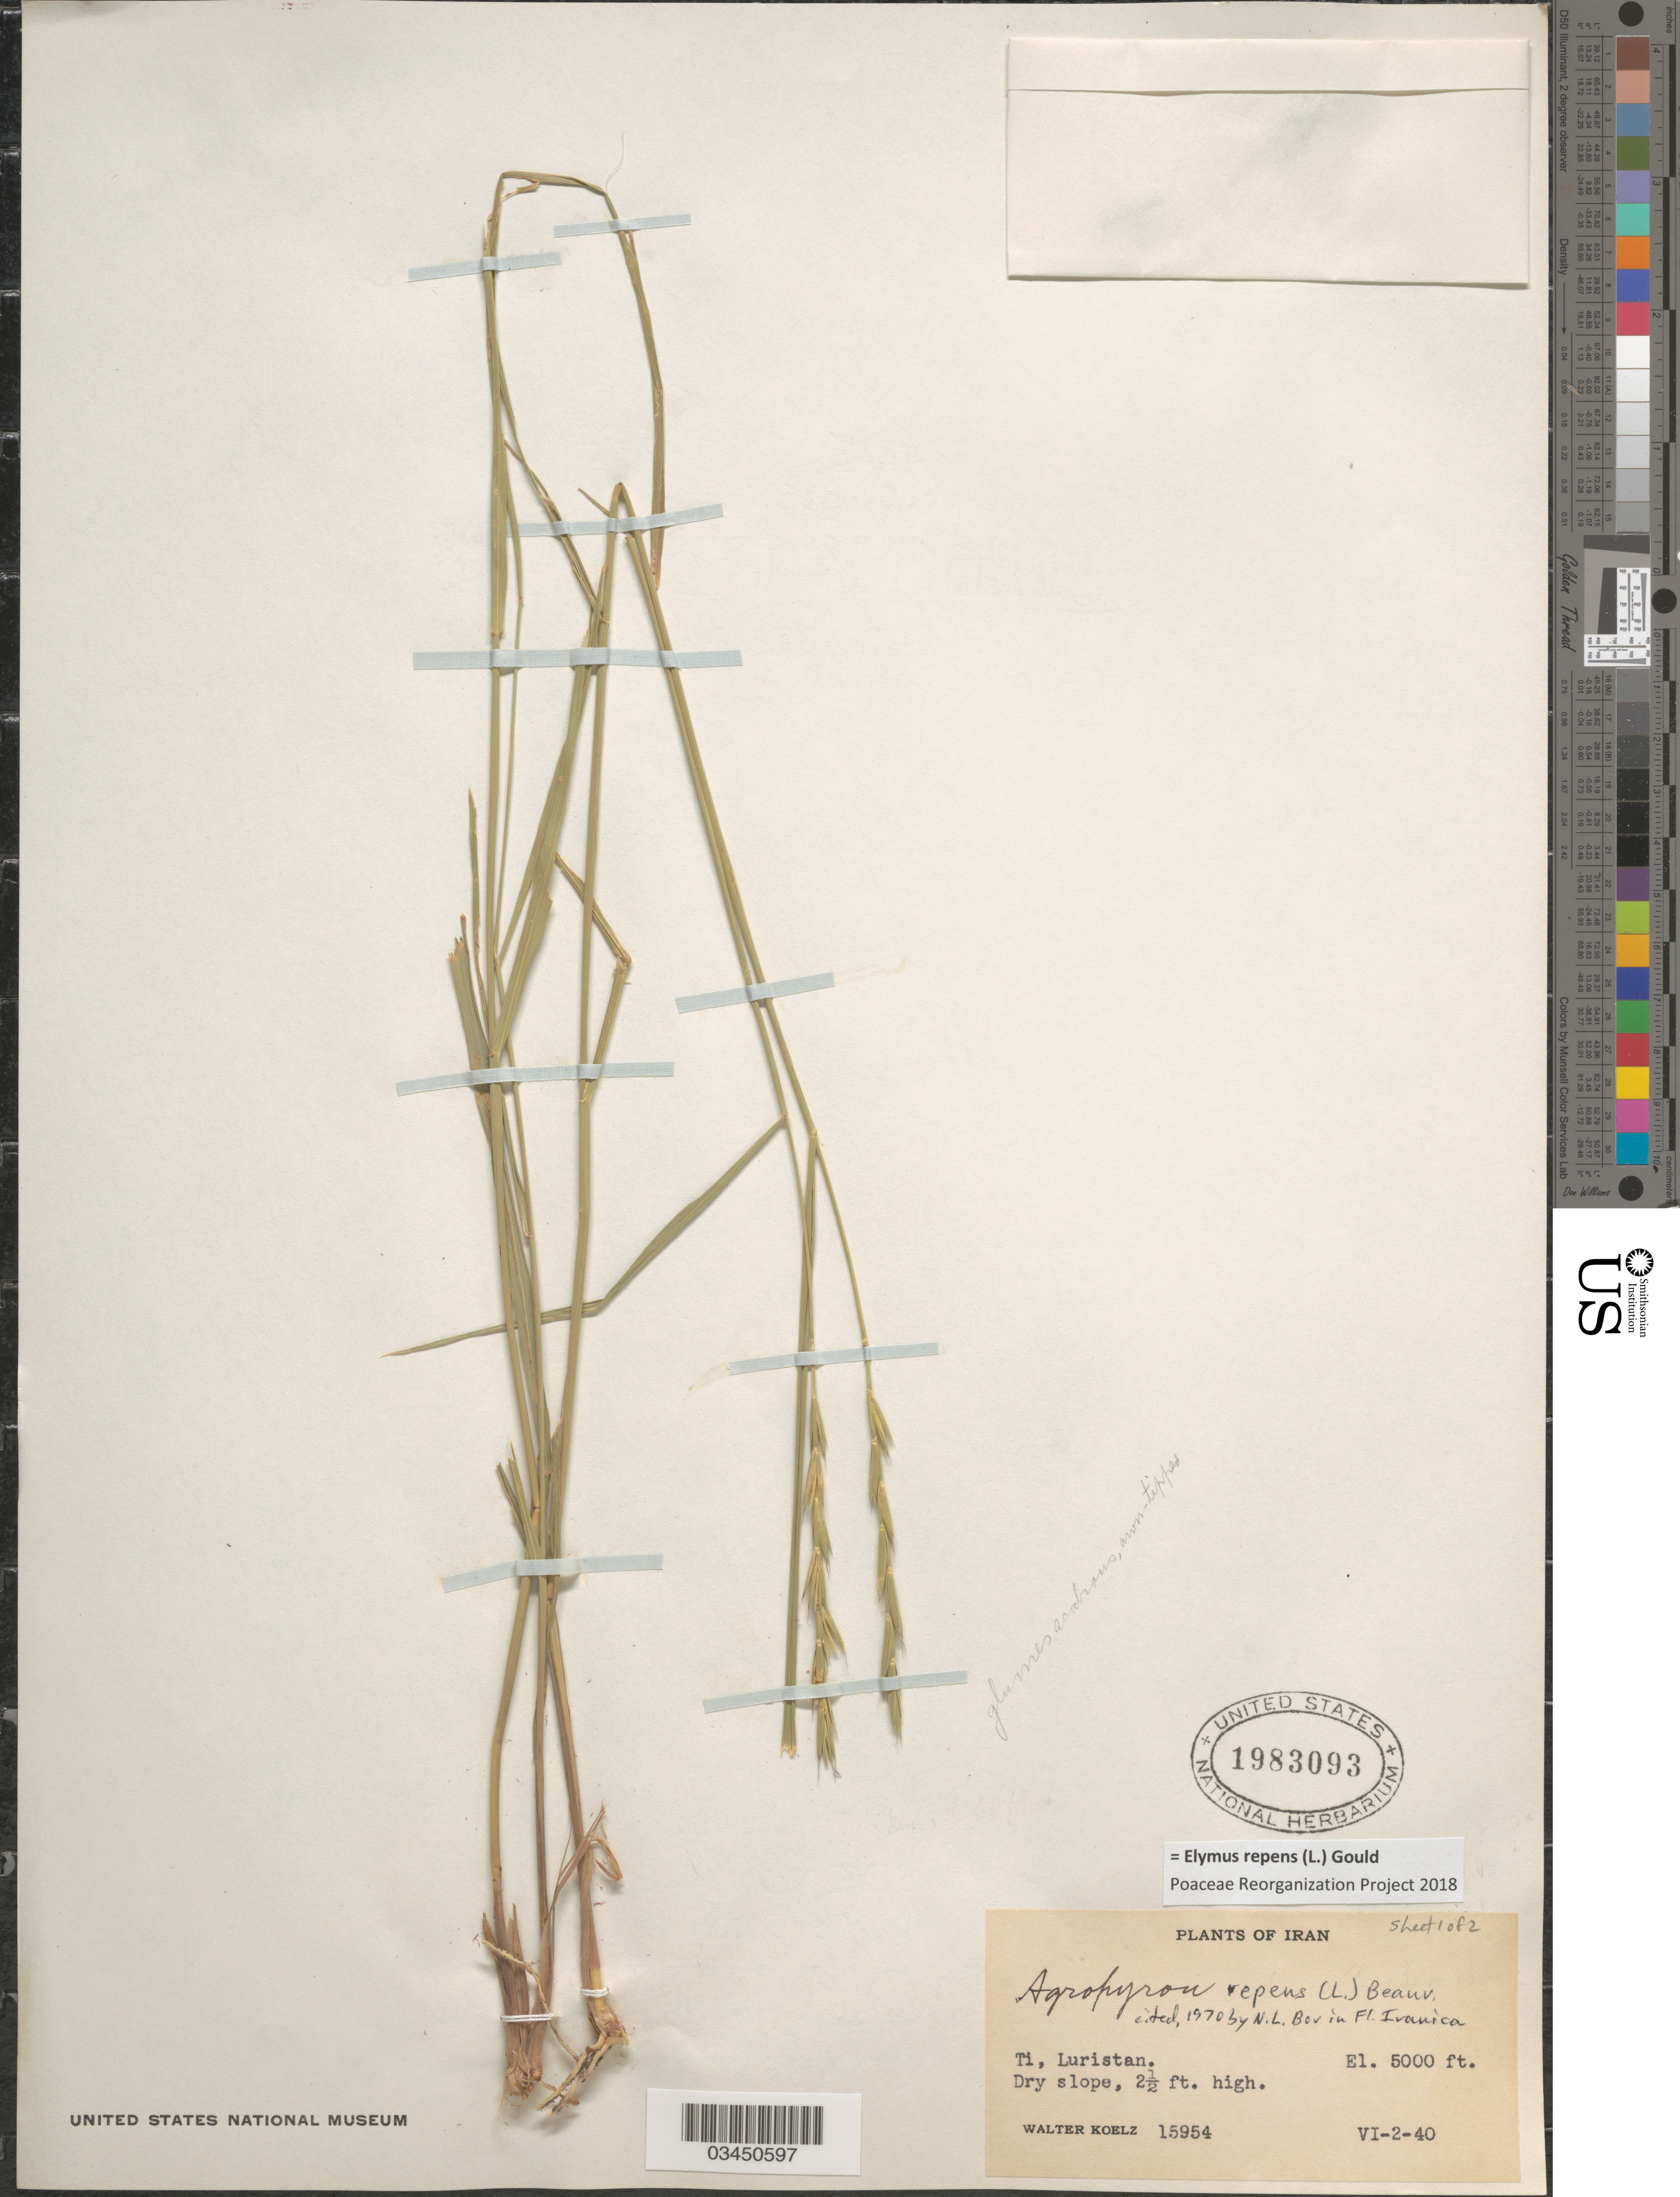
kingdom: Plantae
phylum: Tracheophyta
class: Liliopsida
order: Poales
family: Poaceae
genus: Elymus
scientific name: Elymus repens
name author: (L.) Gould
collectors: W. N. Koelz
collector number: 15954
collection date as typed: Transcribed d/m/y: 2/6/40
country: Iran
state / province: Lorestan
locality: Ti, Luristan.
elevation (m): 1524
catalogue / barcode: US 1983093